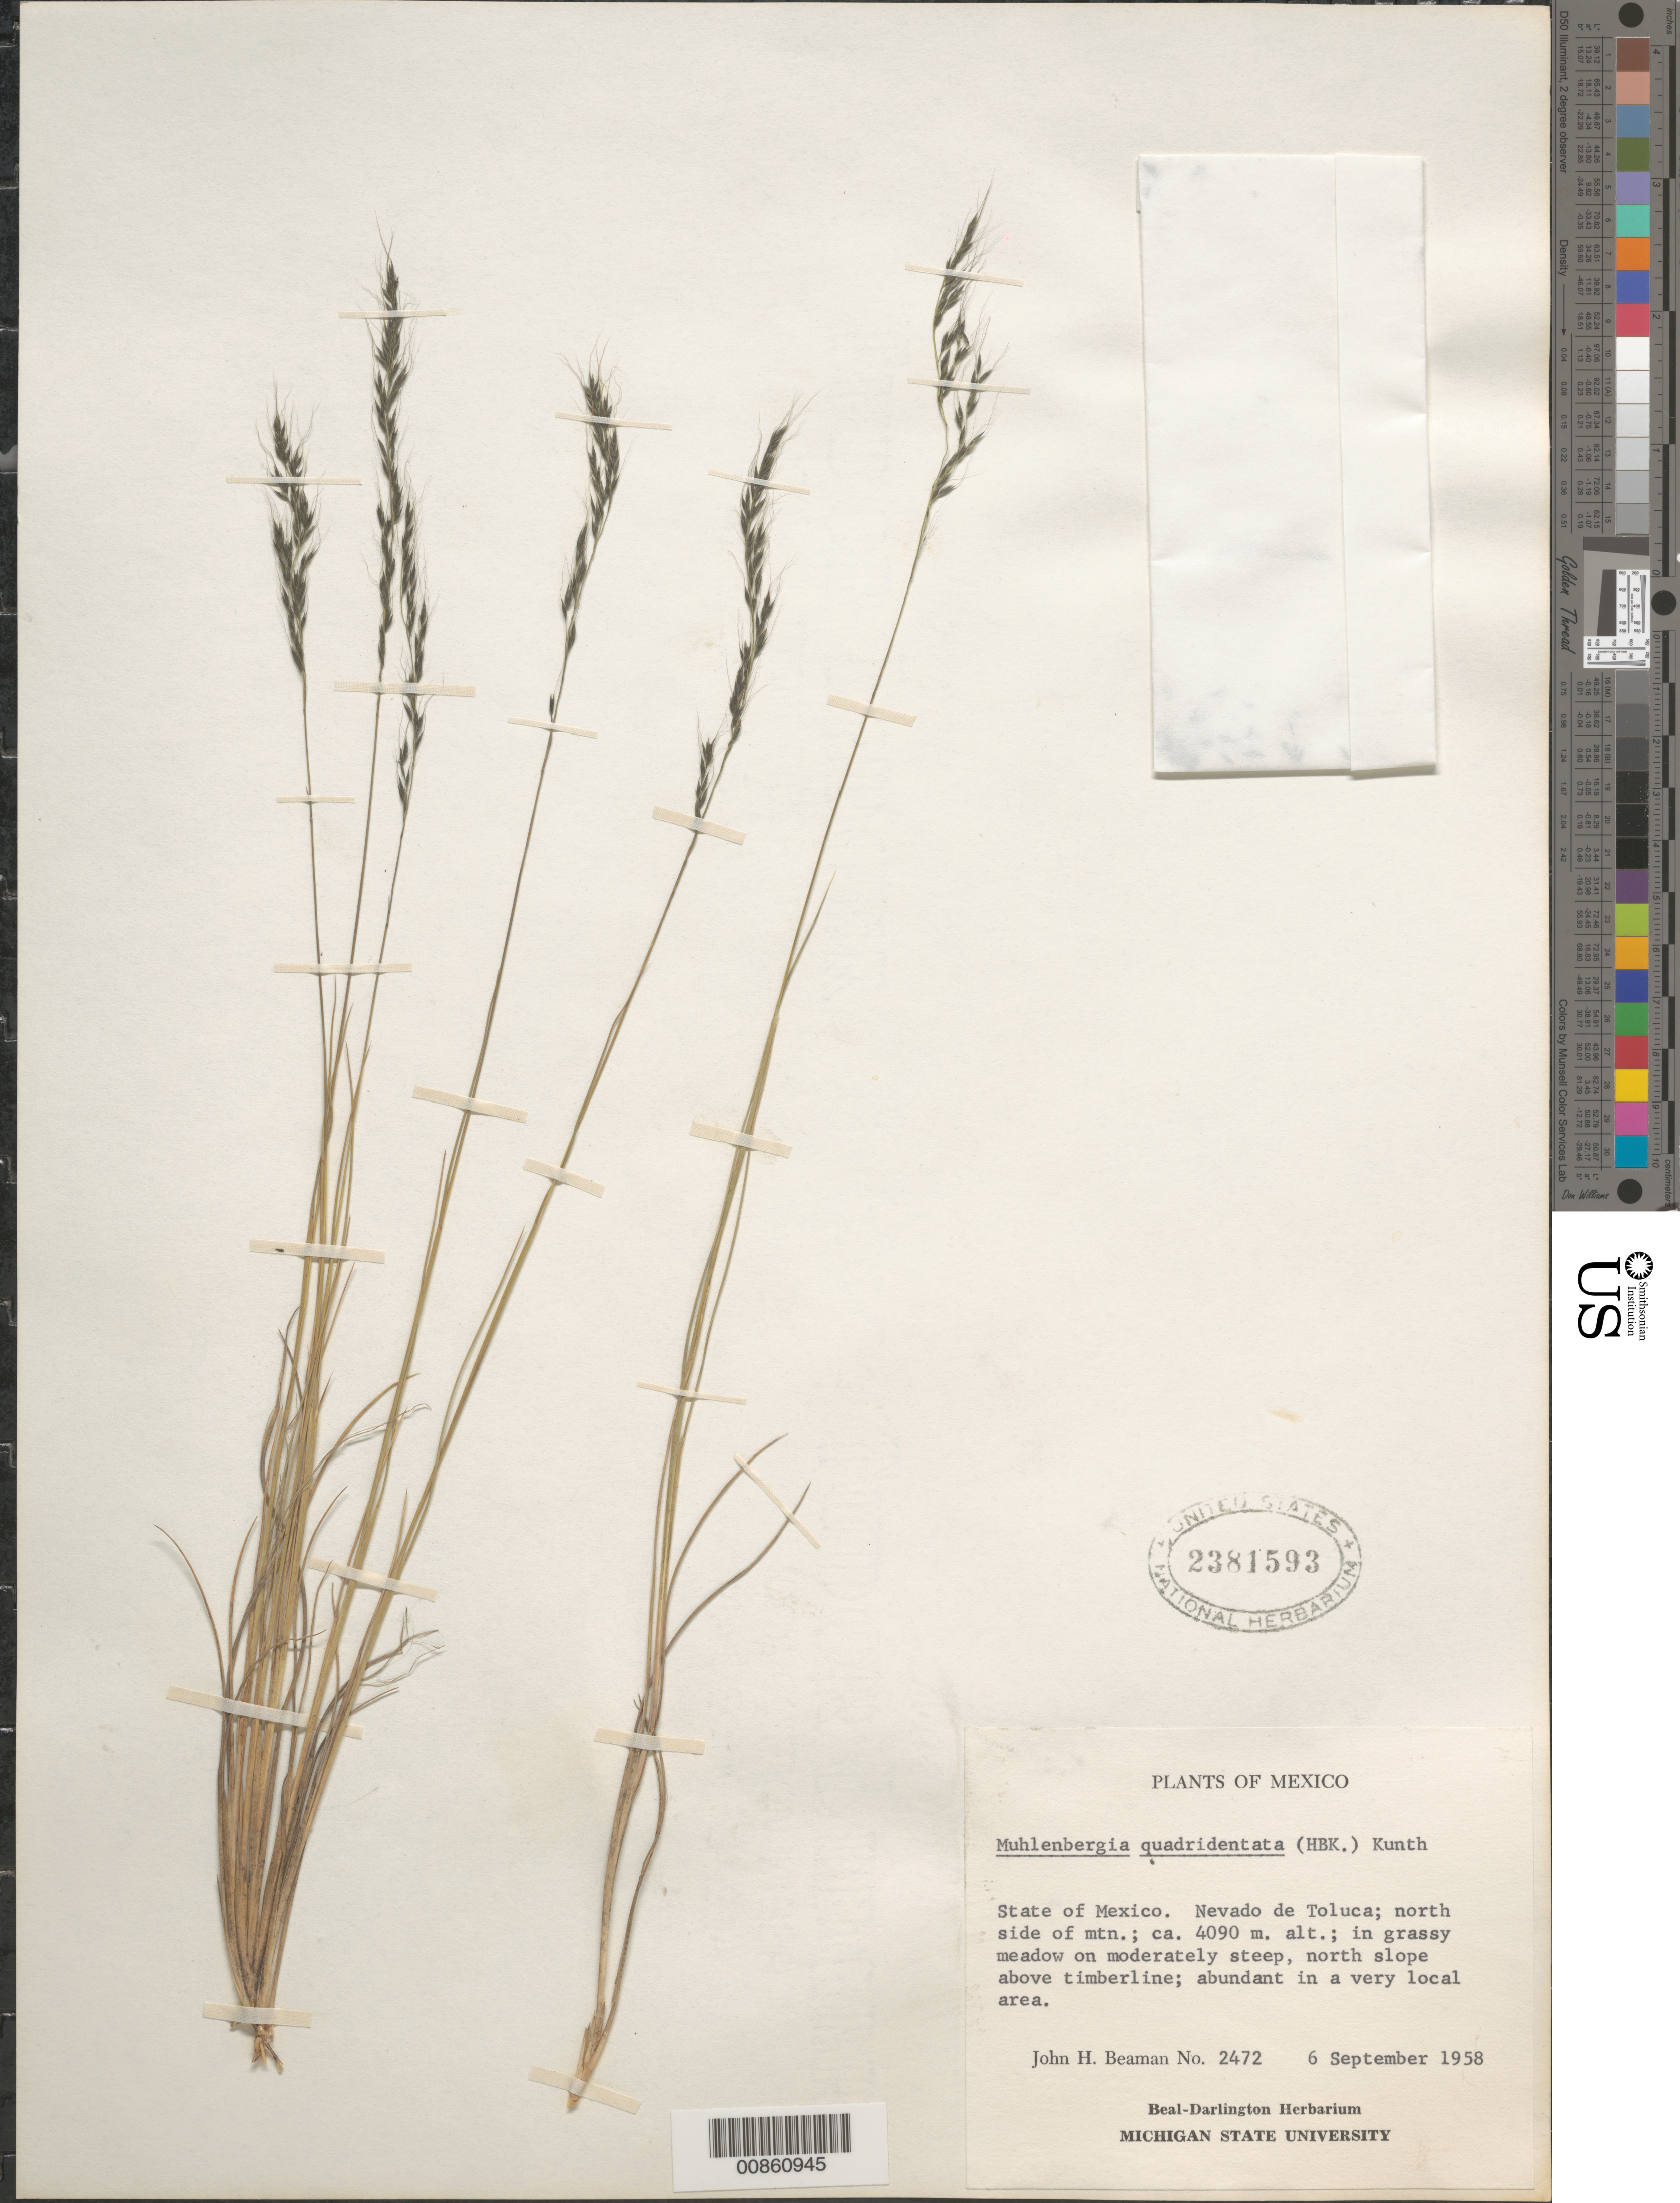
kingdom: Plantae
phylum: Tracheophyta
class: Liliopsida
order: Poales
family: Poaceae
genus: Muhlenbergia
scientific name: Muhlenbergia purpusii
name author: Mez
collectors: J. H. Beaman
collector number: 2472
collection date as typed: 06 Sep 1958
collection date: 1958-09-06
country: Mexico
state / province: México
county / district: Toluca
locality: Nevado de Toluca, N side, mpio. Toluca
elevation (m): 4090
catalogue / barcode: US 2381593